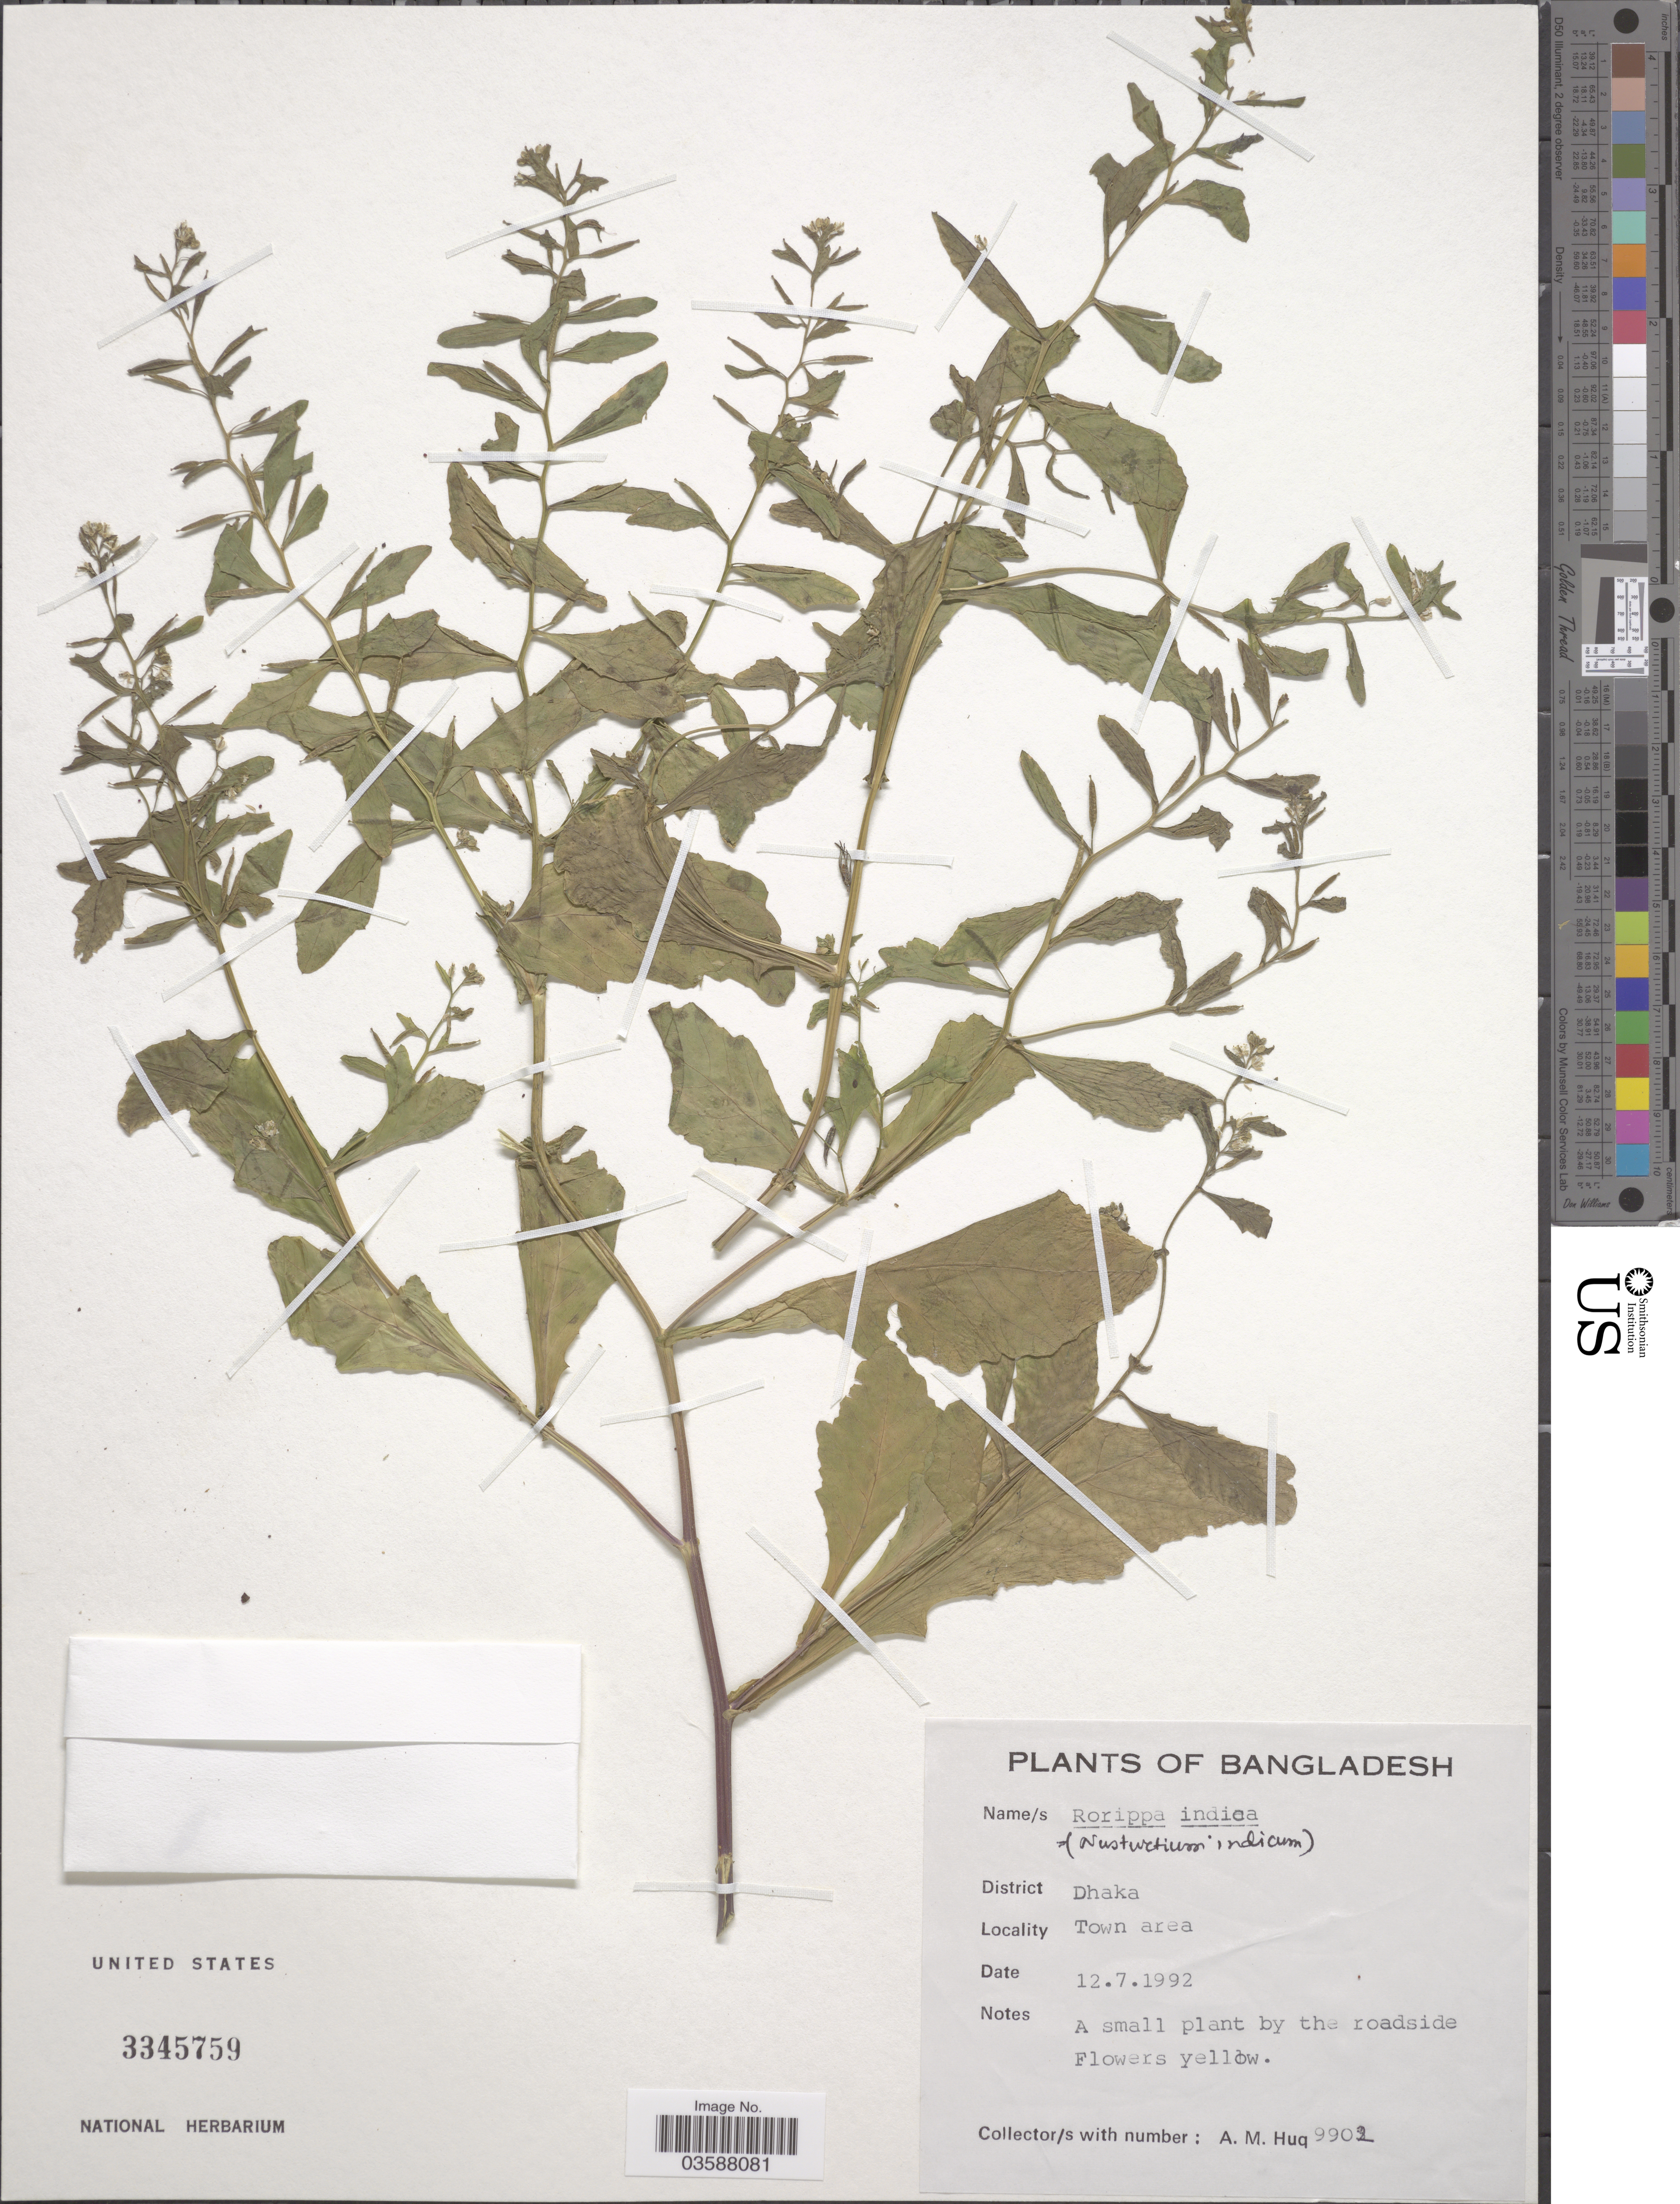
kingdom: Plantae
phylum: Tracheophyta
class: Magnoliopsida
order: Brassicales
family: Brassicaceae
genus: Rorippa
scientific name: Rorippa indica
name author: (L.) Hiern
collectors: A. M. Huq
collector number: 9902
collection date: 1992-07-12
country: Bangladesh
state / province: Dhaka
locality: District Dhaka. Town area.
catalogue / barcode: US 3345759